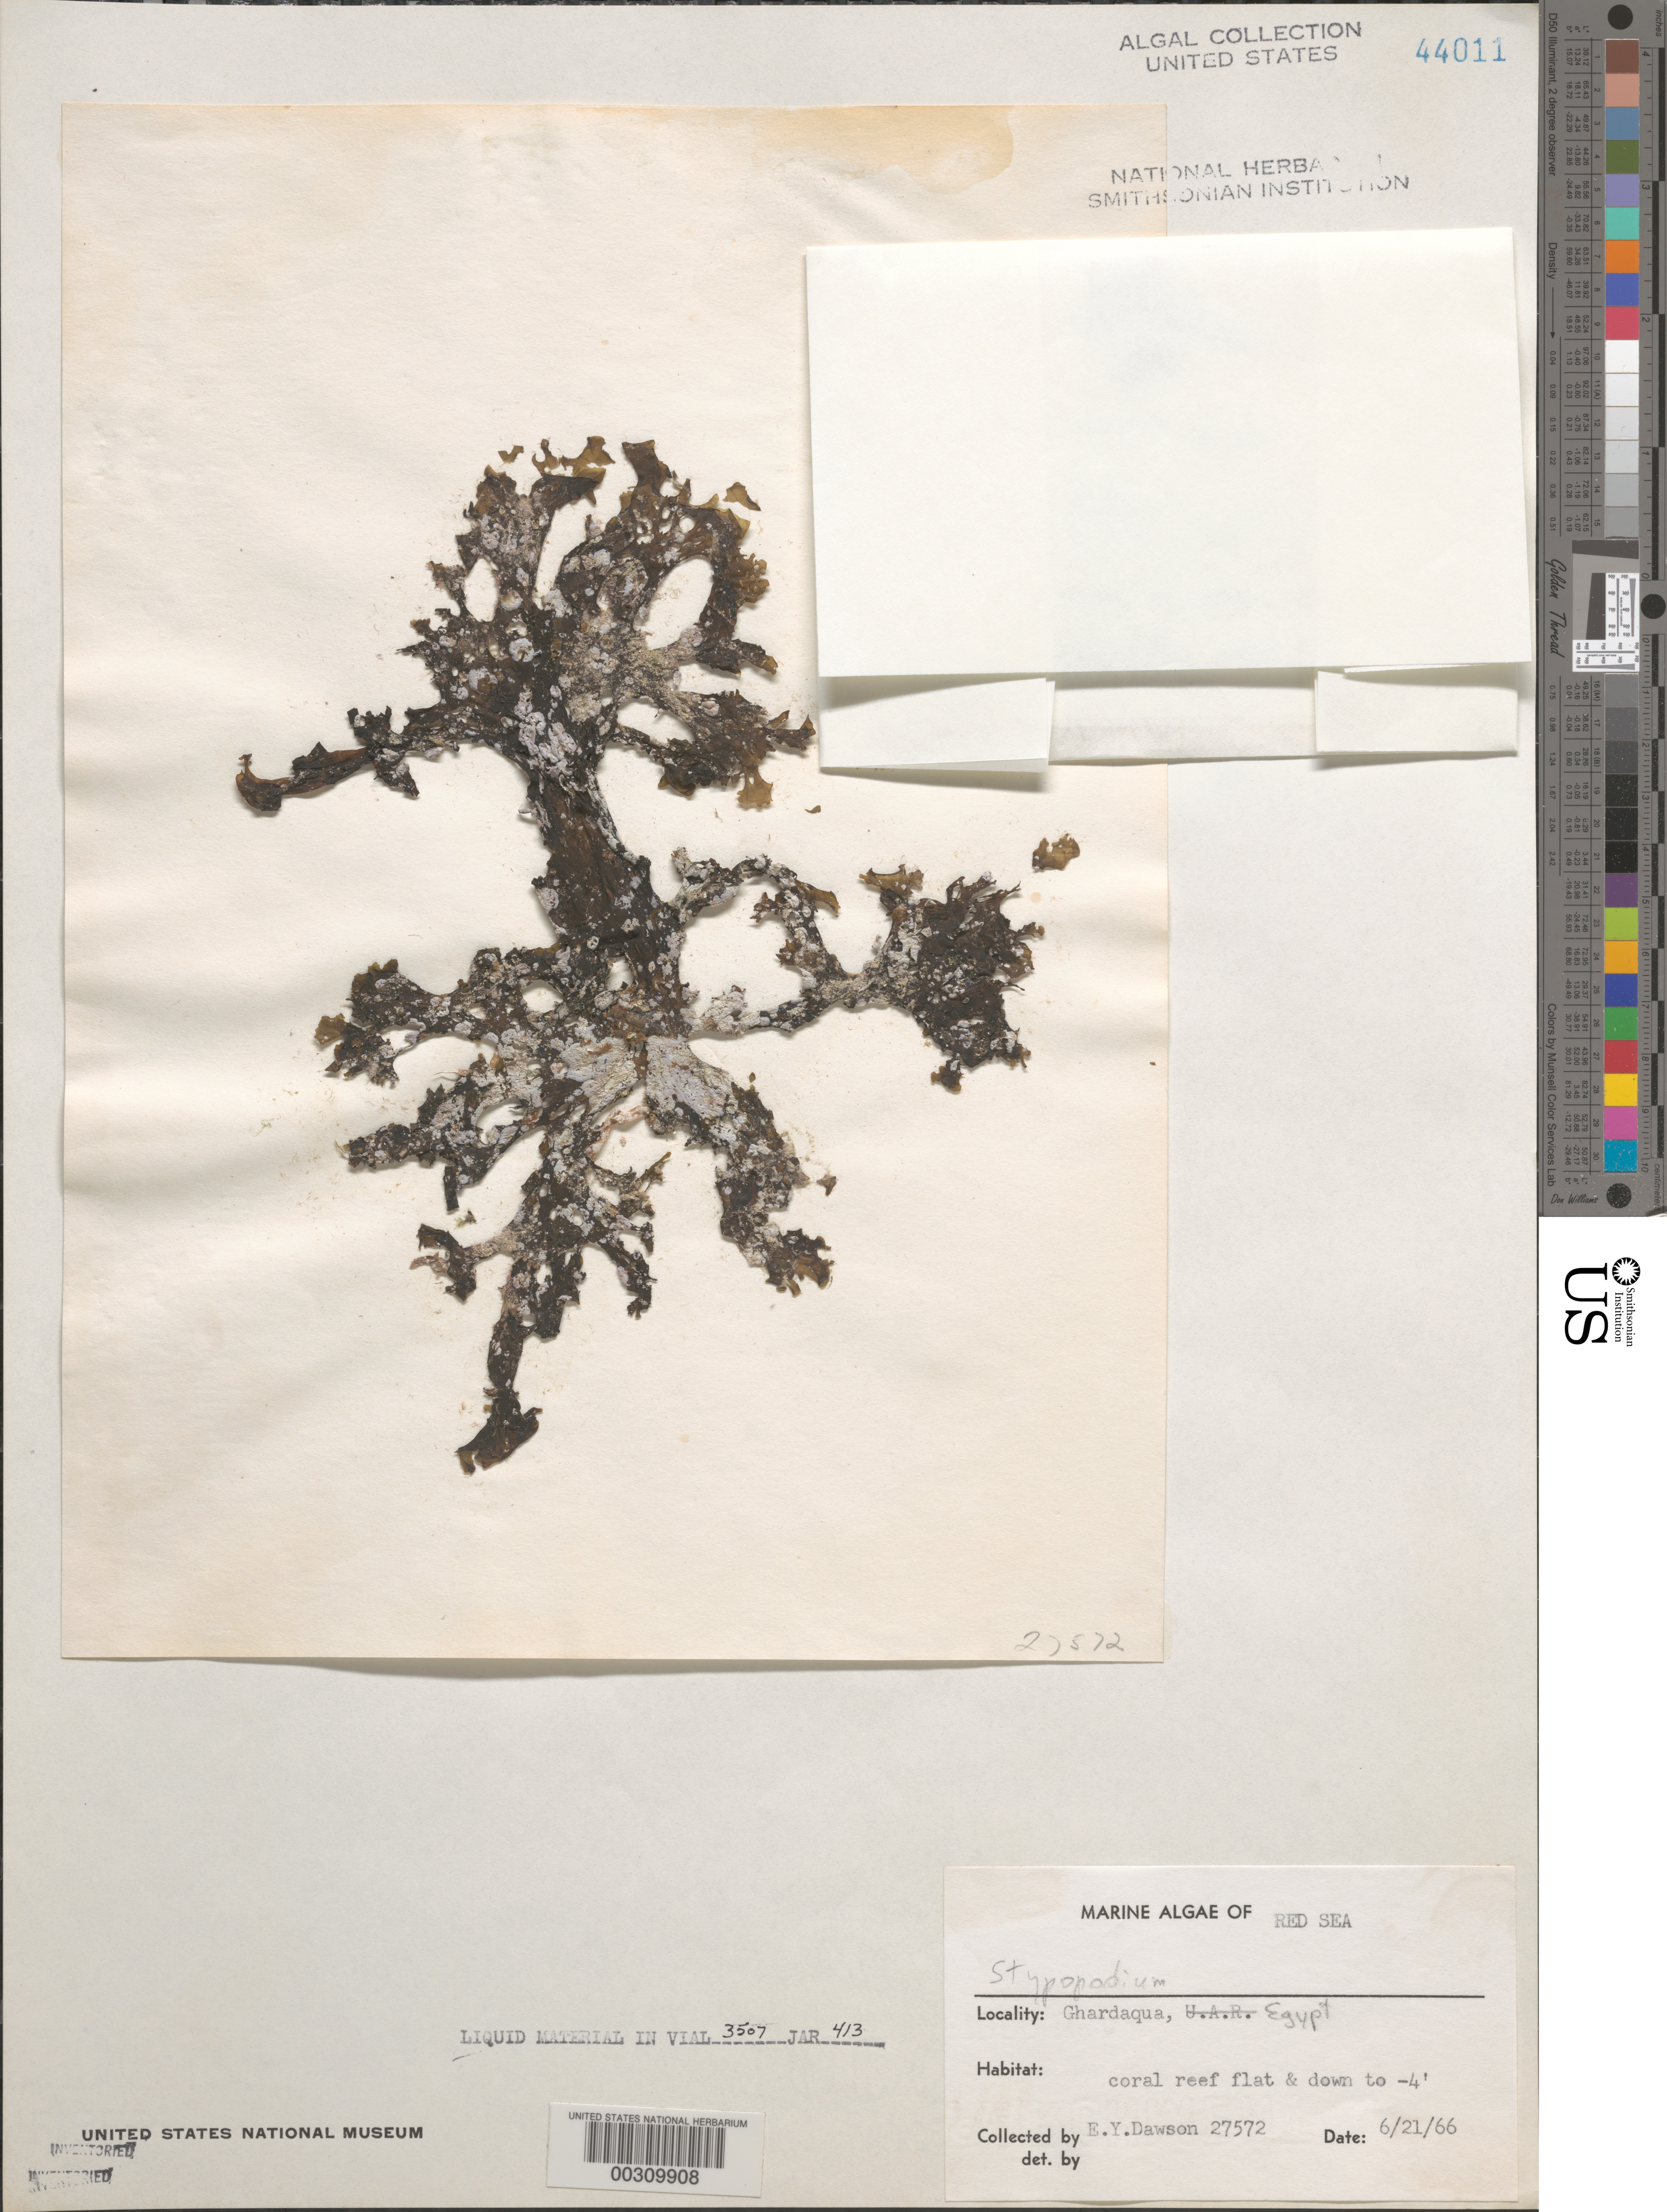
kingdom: Chromista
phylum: Ochrophyta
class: Phaeophyceae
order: Dictyotales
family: Dictyotaceae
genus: Stypopodium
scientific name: Stypopodium sp.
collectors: E. Y. Dawson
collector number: EYD 27572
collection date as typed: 21 Jun 1966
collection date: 1966-06-21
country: Egypt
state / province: Al Bahr al Ahmar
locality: Ghardaqua, Red Sea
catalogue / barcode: US 44011